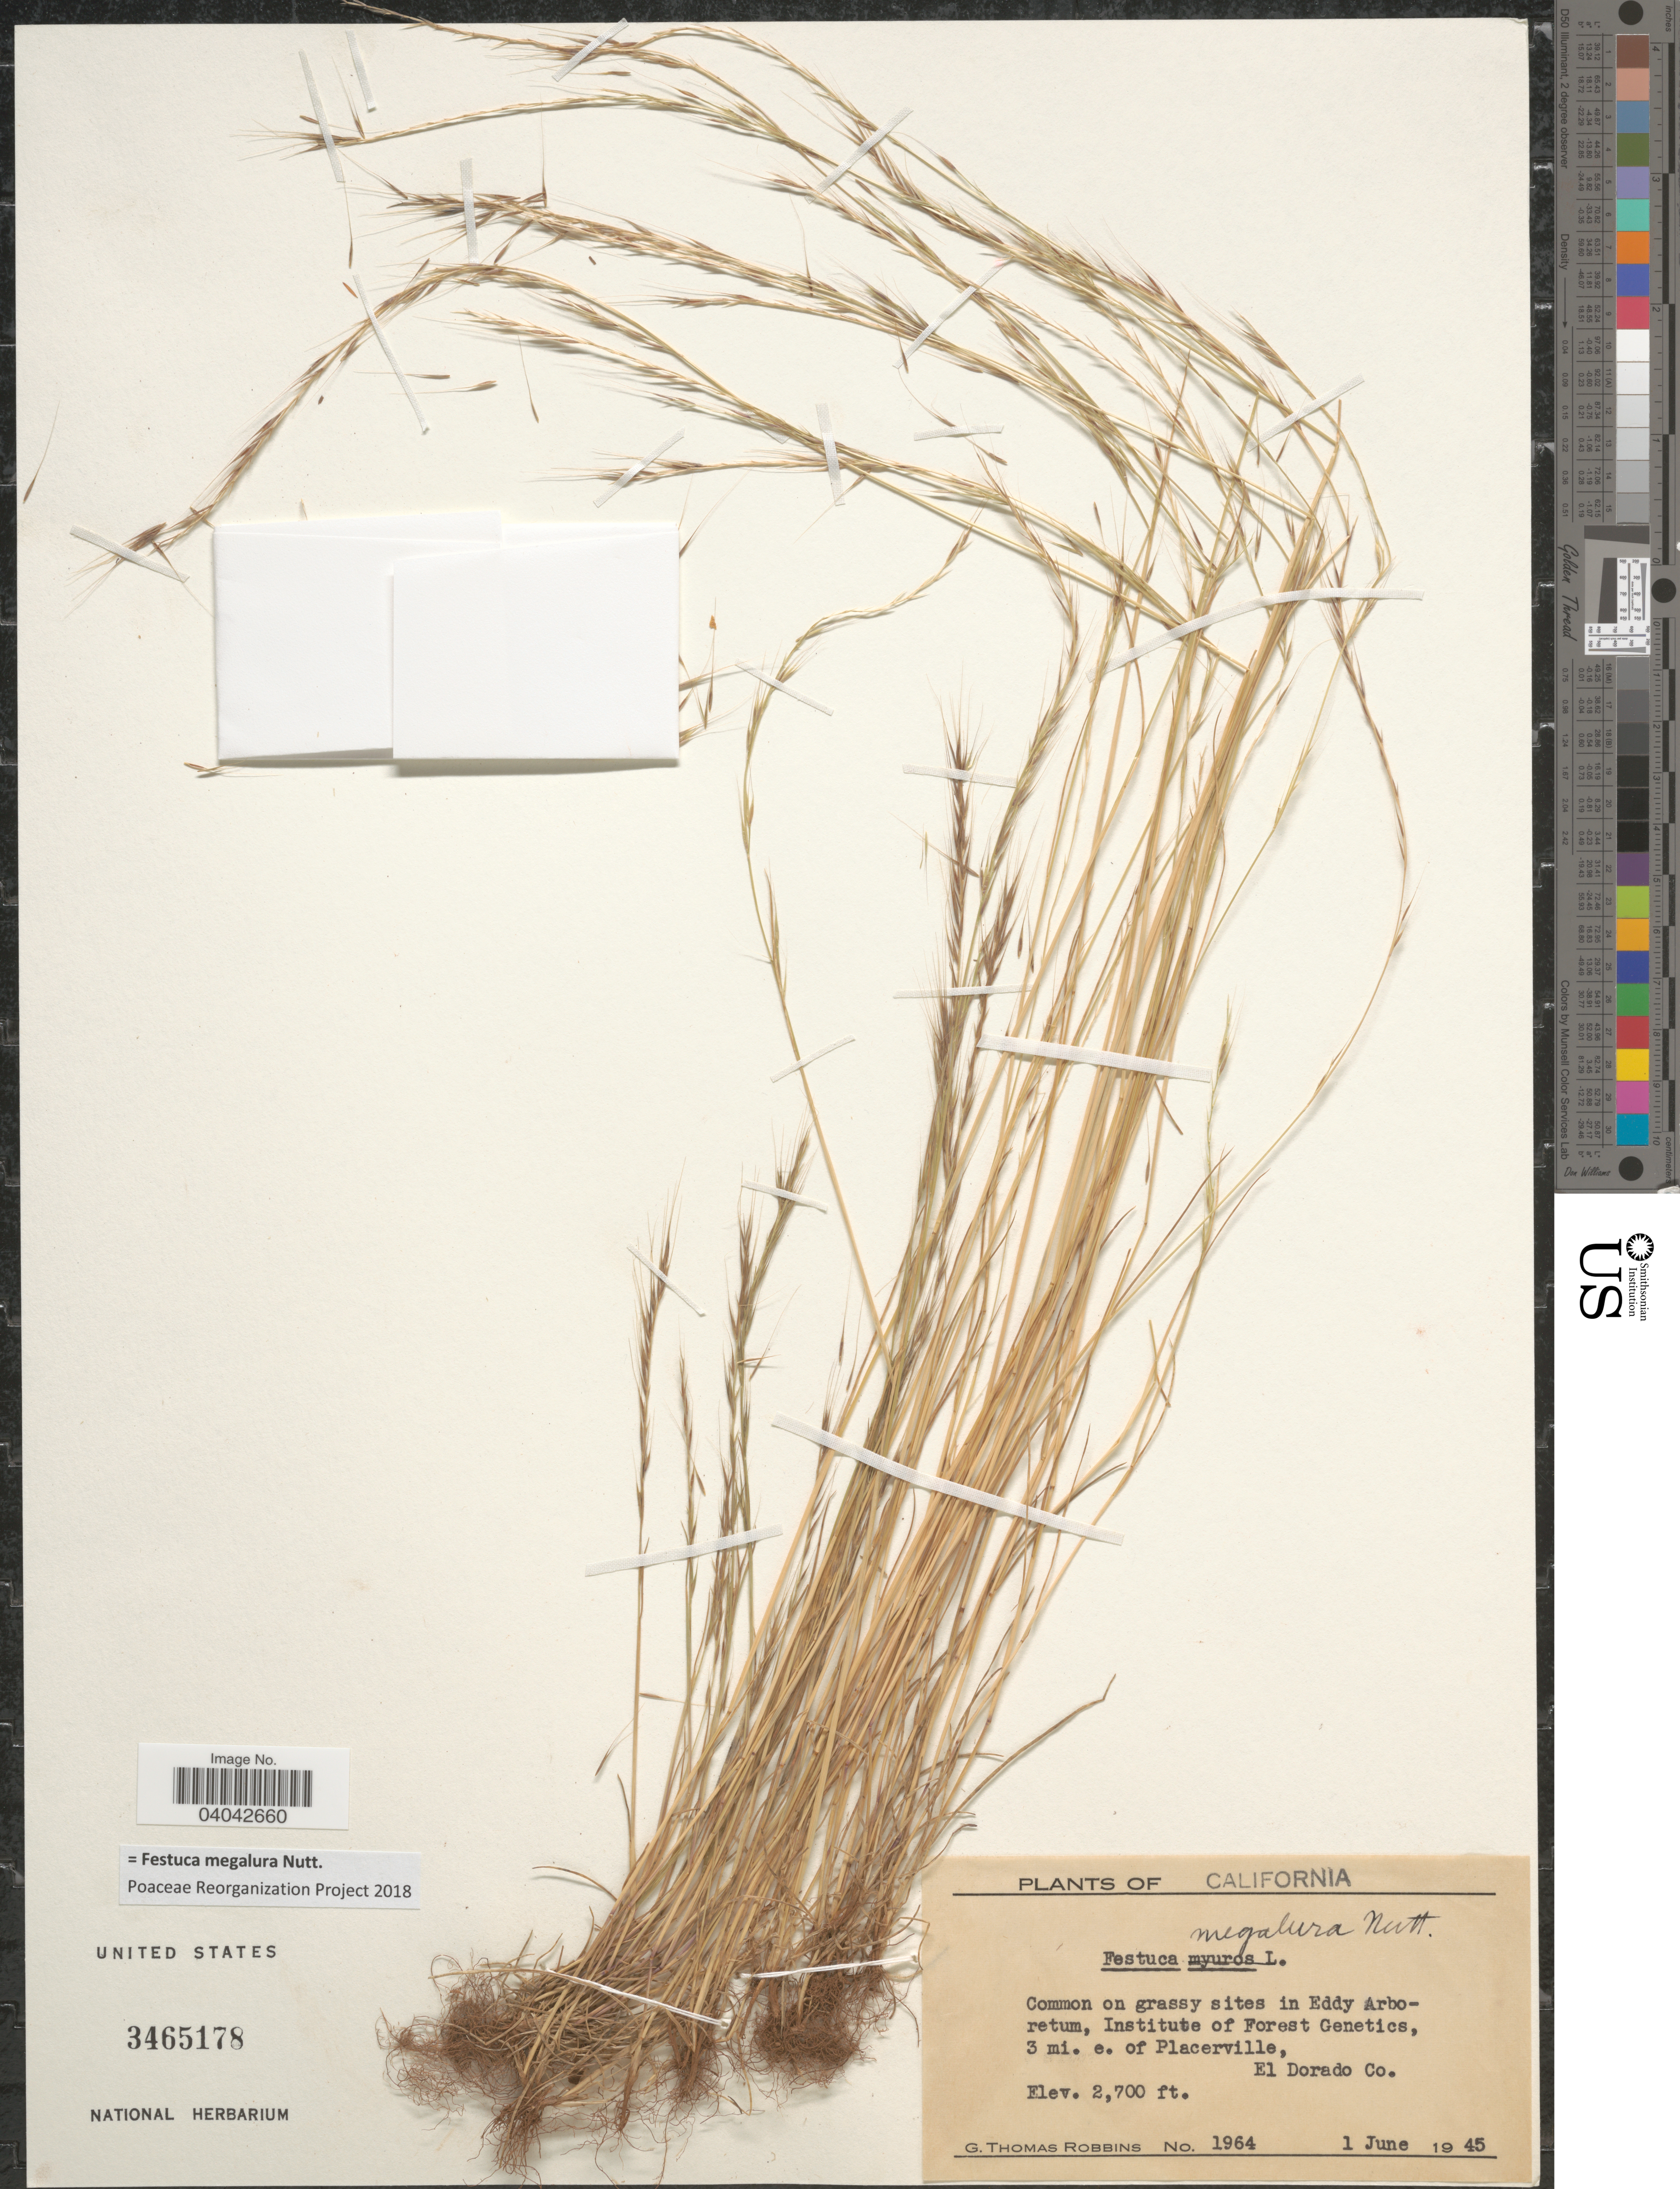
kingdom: Plantae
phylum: Tracheophyta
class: Liliopsida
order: Poales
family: Poaceae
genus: Festuca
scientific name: Festuca megalura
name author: Nutt.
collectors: G. T. Robbins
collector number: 1964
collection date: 1945-06-01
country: United States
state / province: California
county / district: El Dorado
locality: Common on grassy sites in Eddy Arboretum, Institute of Forest Genetics, 3 mi. e. of Placerville, El Dorado Co.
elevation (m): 823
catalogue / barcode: US 3465178